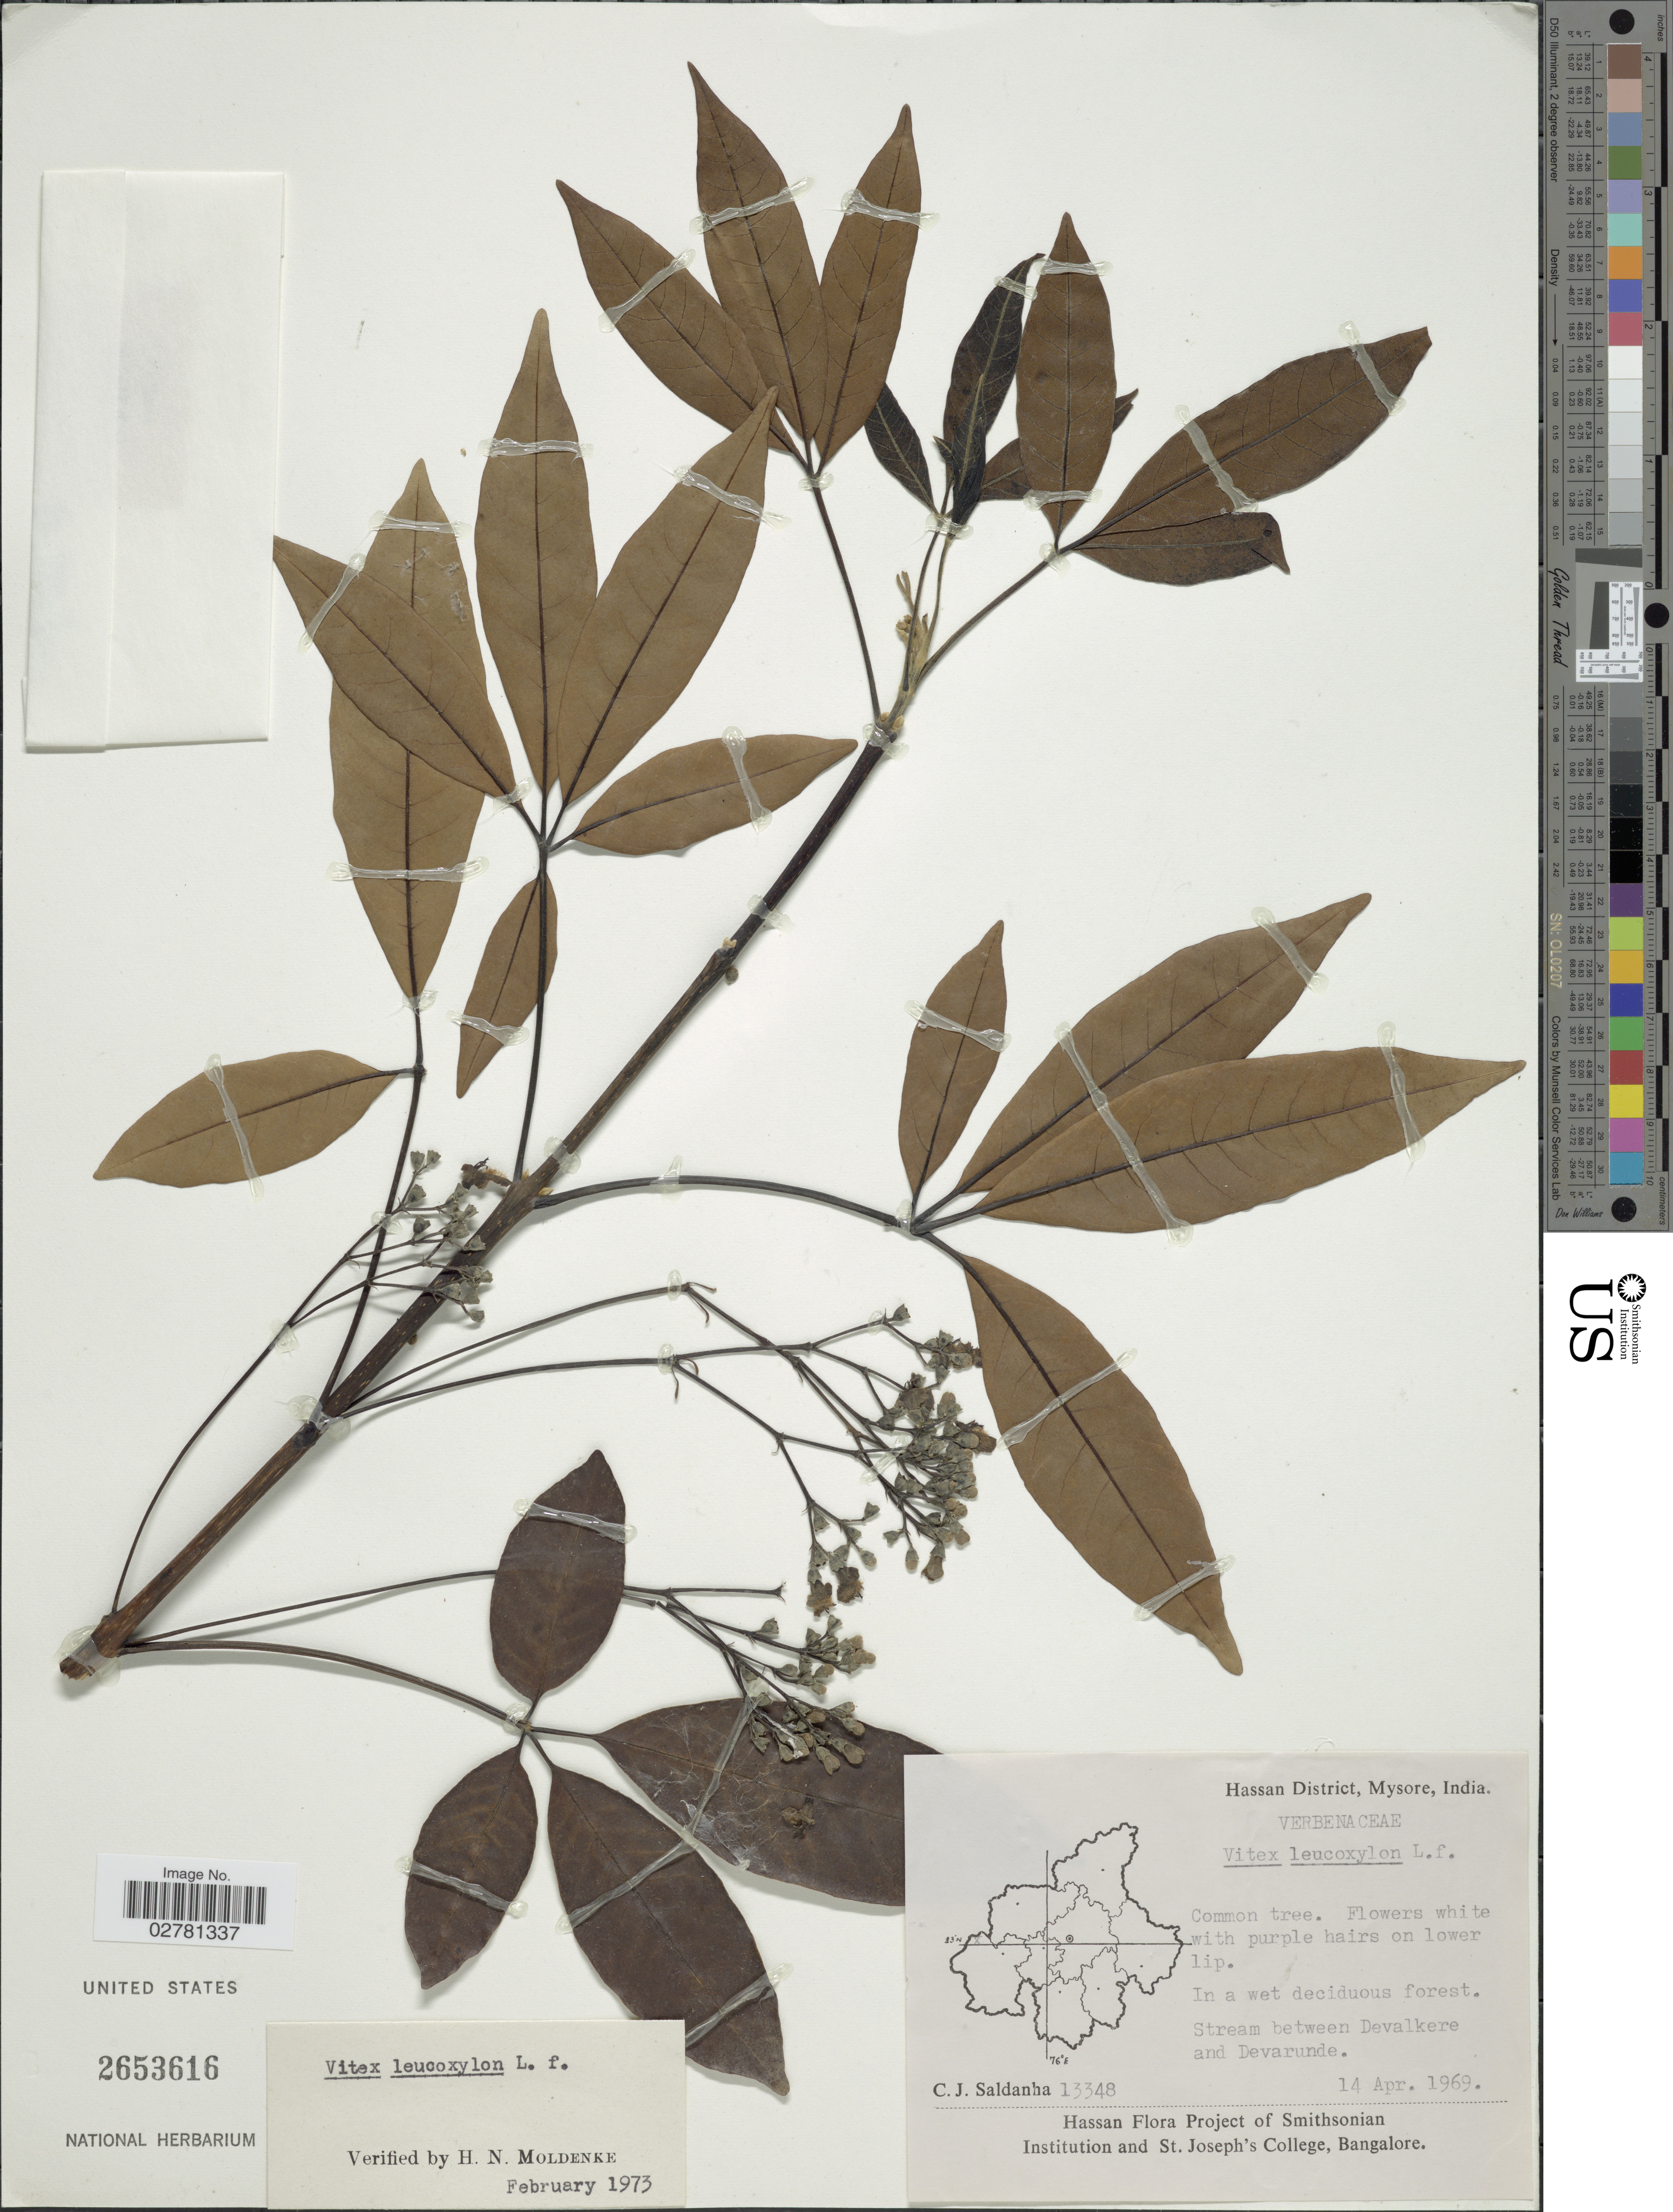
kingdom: Plantae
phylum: Tracheophyta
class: Magnoliopsida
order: Lamiales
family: Lamiaceae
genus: Vitex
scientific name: Vitex leucoxylon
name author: L. f.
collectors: C. J. Saldanha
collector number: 13348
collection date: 1969-04-14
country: India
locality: Hassan District, Mysore. Stream between Devalkere and Devarunde.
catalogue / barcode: US 2653616